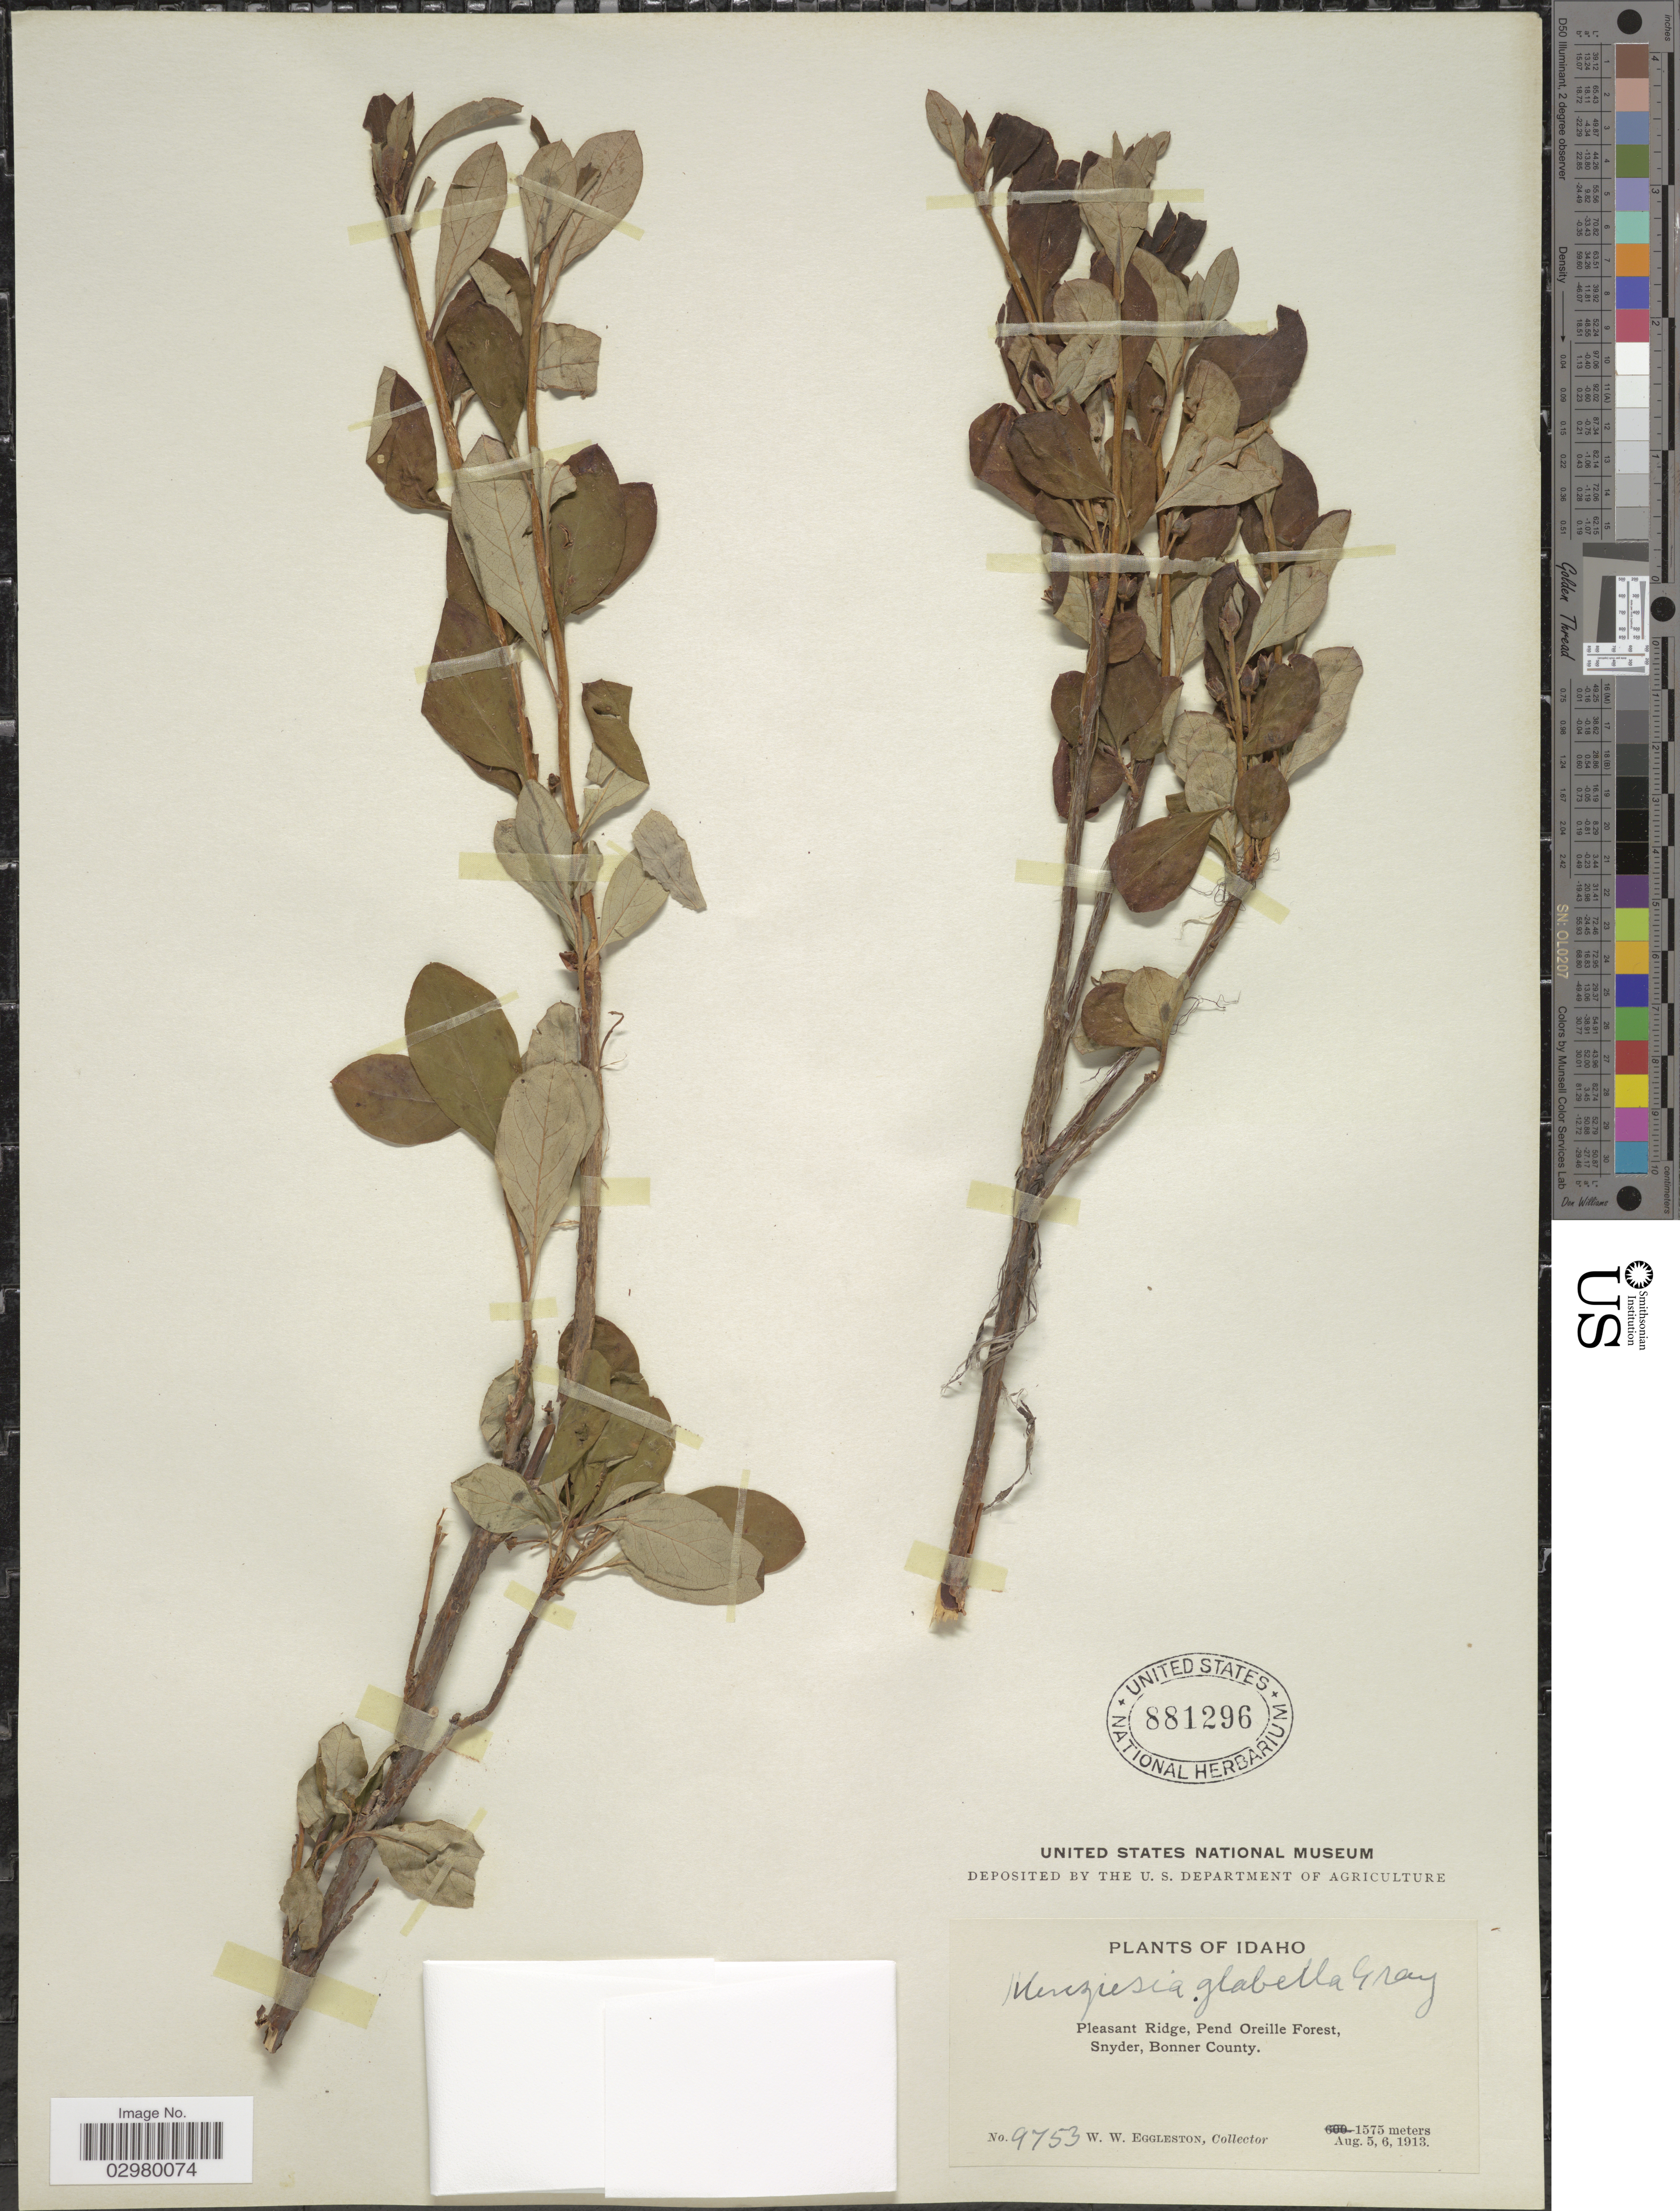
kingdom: Plantae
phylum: Tracheophyta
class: Magnoliopsida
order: Ericales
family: Ericaceae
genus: Menziesia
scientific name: Menziesia ferruginea subsp. glabella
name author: (A. Gray) Calder & Roy L. Taylor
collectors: W. W. Eggleston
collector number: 9753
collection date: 1913-08-05/1913-08-06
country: United States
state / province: Idaho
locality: Pleasant Ridge, Pend Oreille Forest, Snyder, Bonner County.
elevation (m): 1575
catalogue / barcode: US 881296